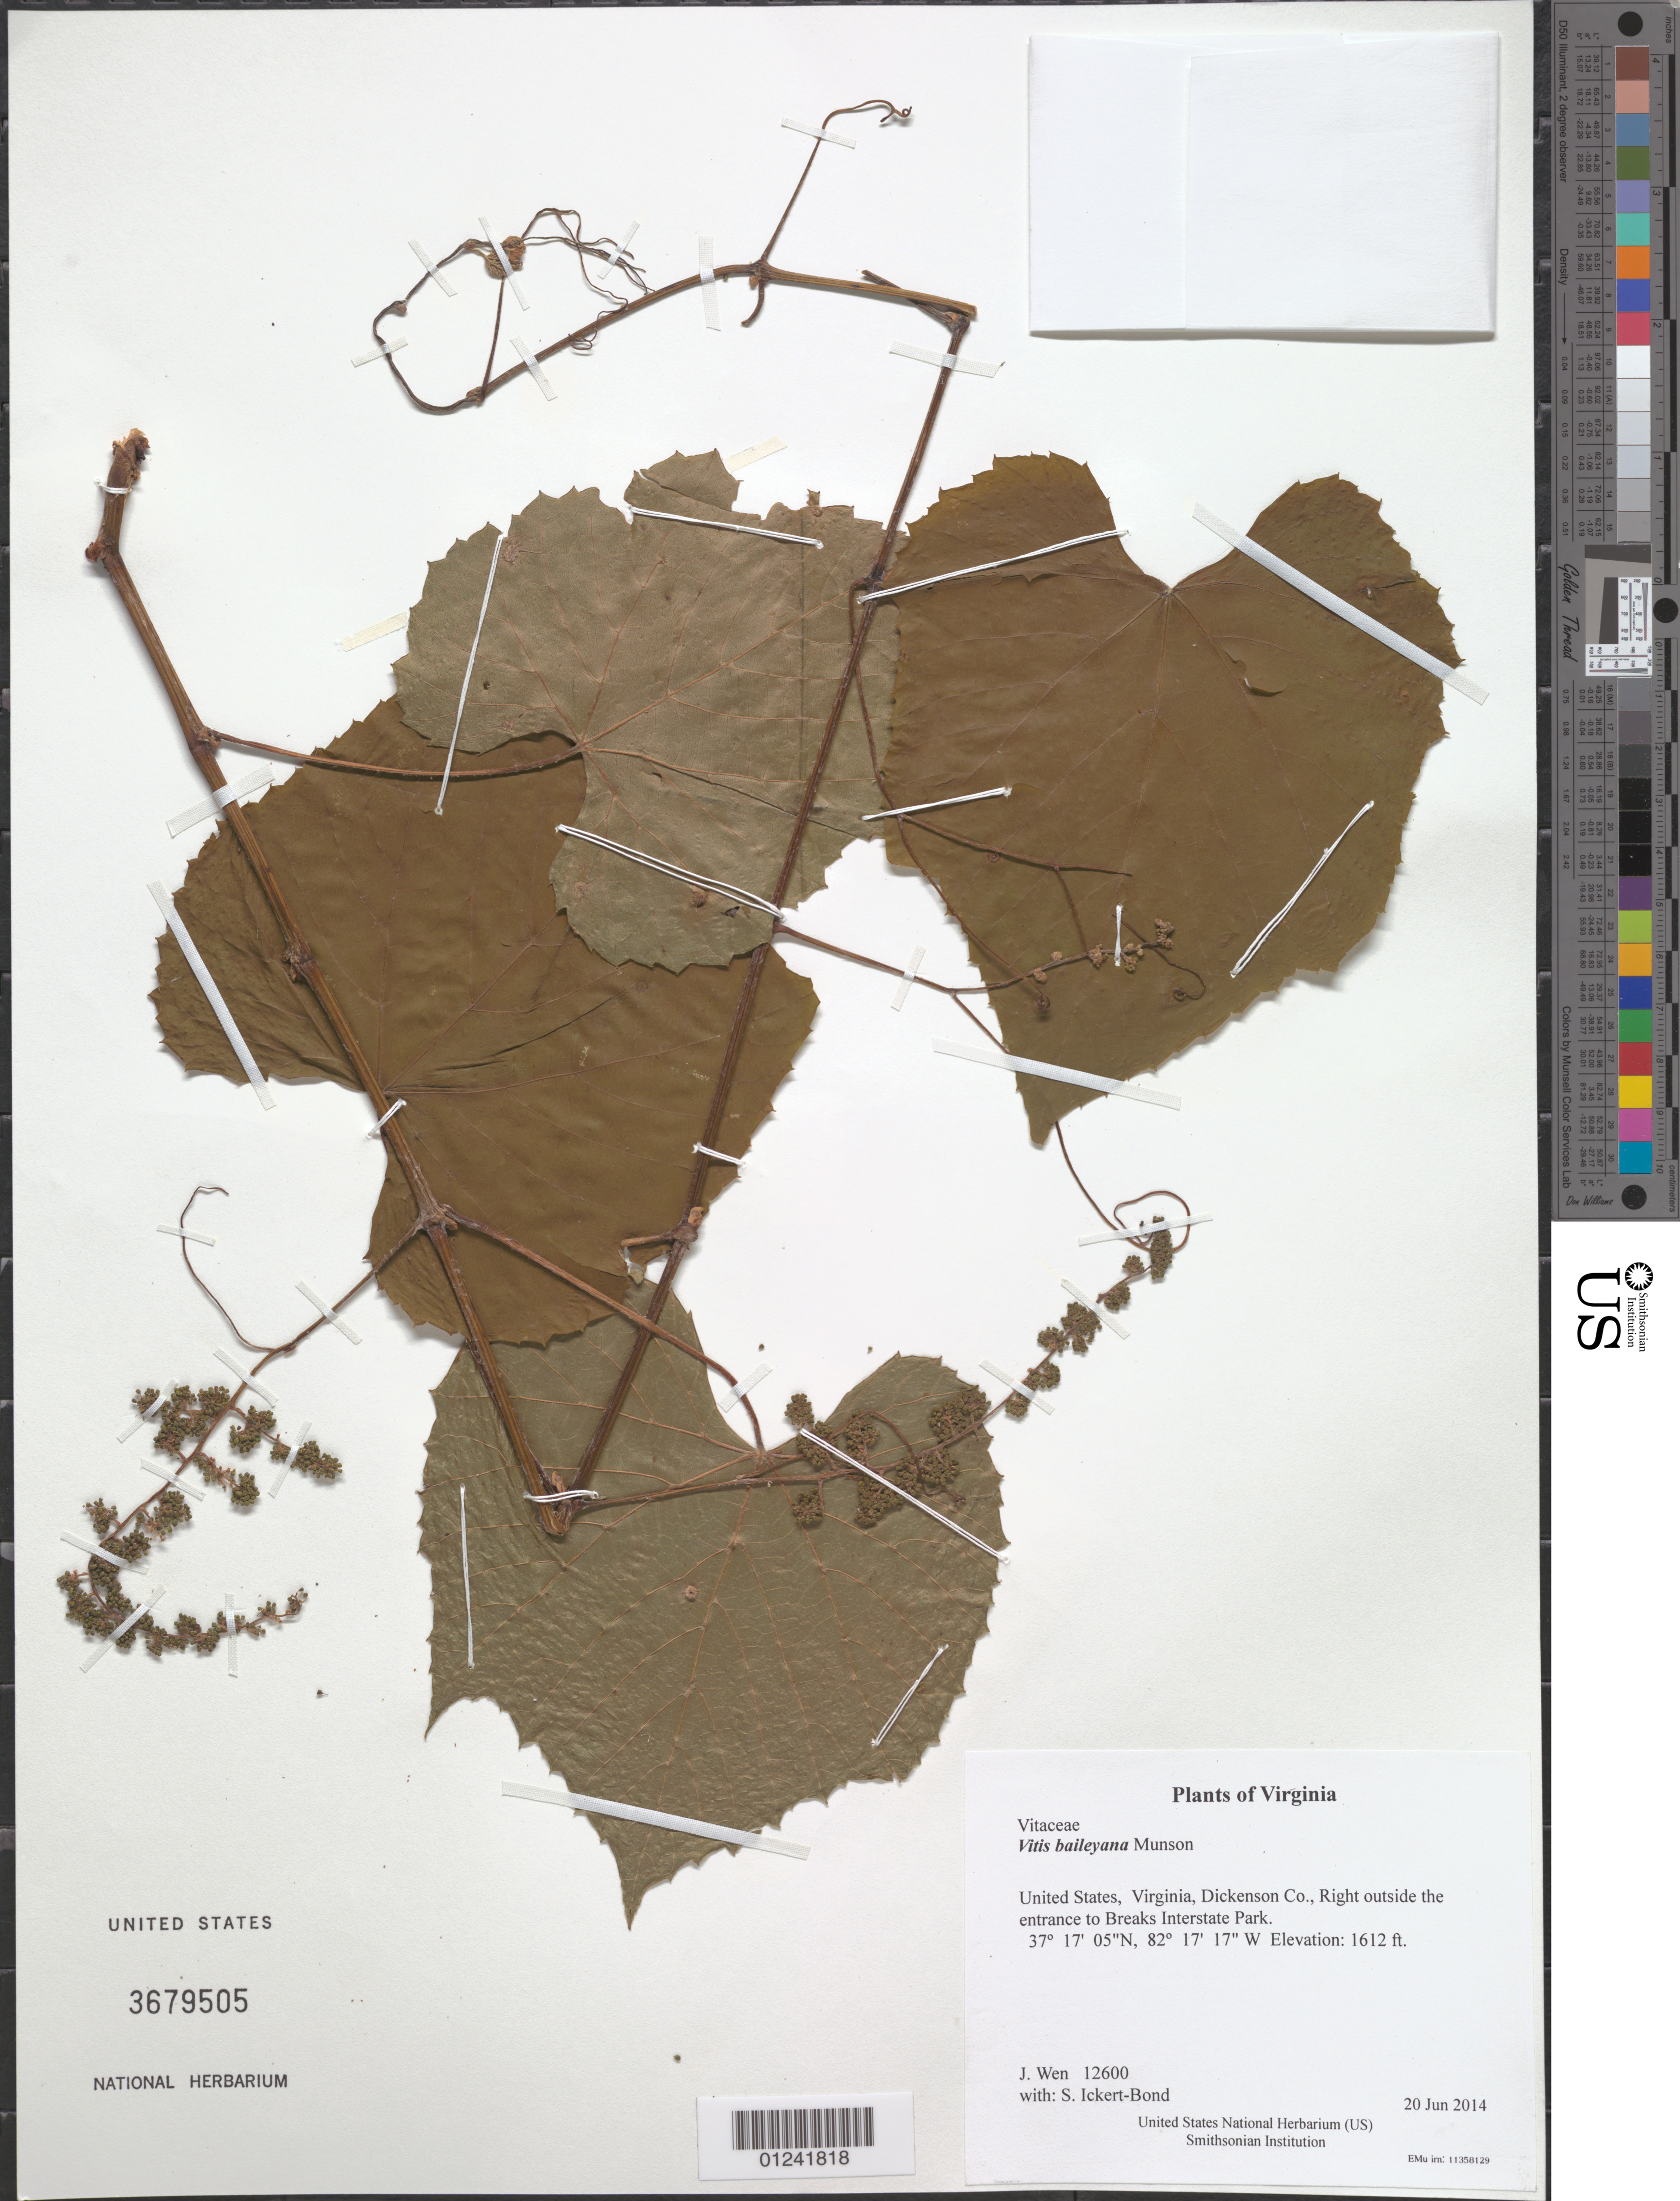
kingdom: Plantae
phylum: Tracheophyta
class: Magnoliopsida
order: Vitales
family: Vitaceae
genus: Vitis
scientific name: Vitis baileyana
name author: Munson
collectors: J. Wen & S. Ickert-Bond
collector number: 12600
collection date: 2014-06-20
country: United States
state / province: Virginia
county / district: Dickenson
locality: Right outside the entrance to Breaks Interstate Park.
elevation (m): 491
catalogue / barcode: US 3679505